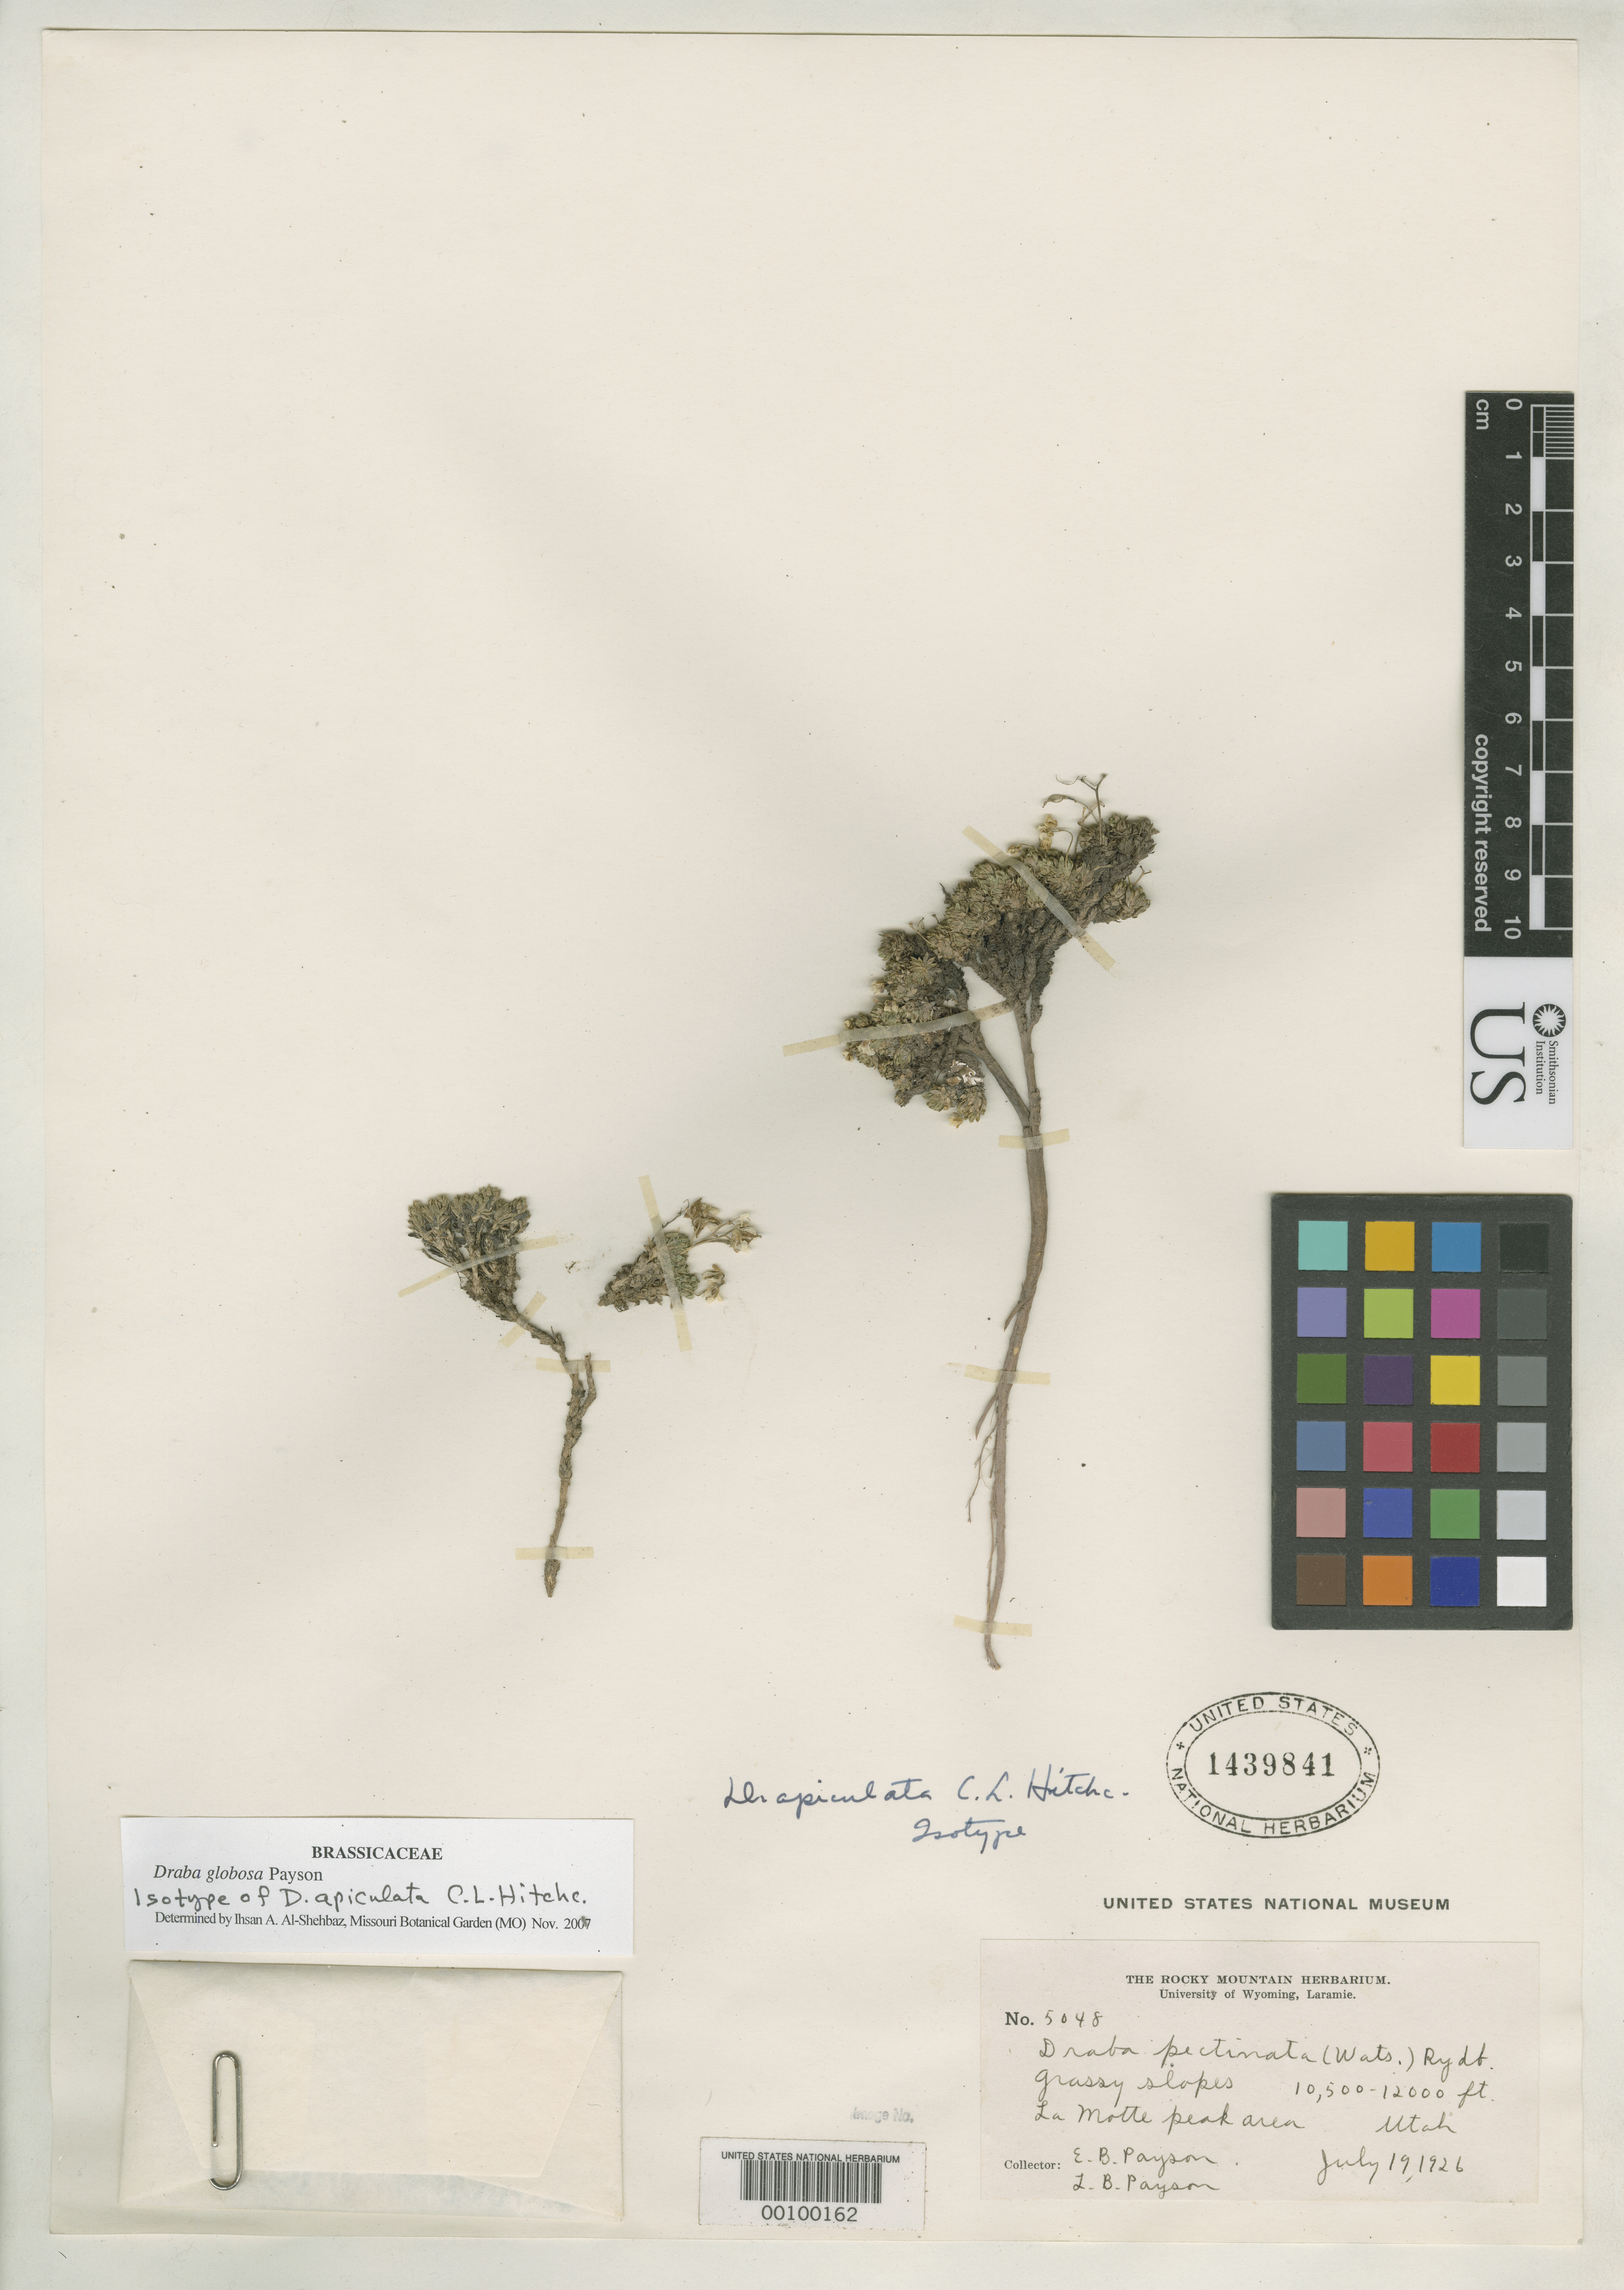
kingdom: Plantae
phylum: Tracheophyta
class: Magnoliopsida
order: Brassicales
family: Brassicaceae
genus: Draba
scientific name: Draba apiculata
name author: C.L. Hitchc.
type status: Isotype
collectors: E. B. Payson & L. Payson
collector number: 5048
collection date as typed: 19 Jul 1926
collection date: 1926-07-19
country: United States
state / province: Utah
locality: La Motte Peak area.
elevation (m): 3200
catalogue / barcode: US 1439841